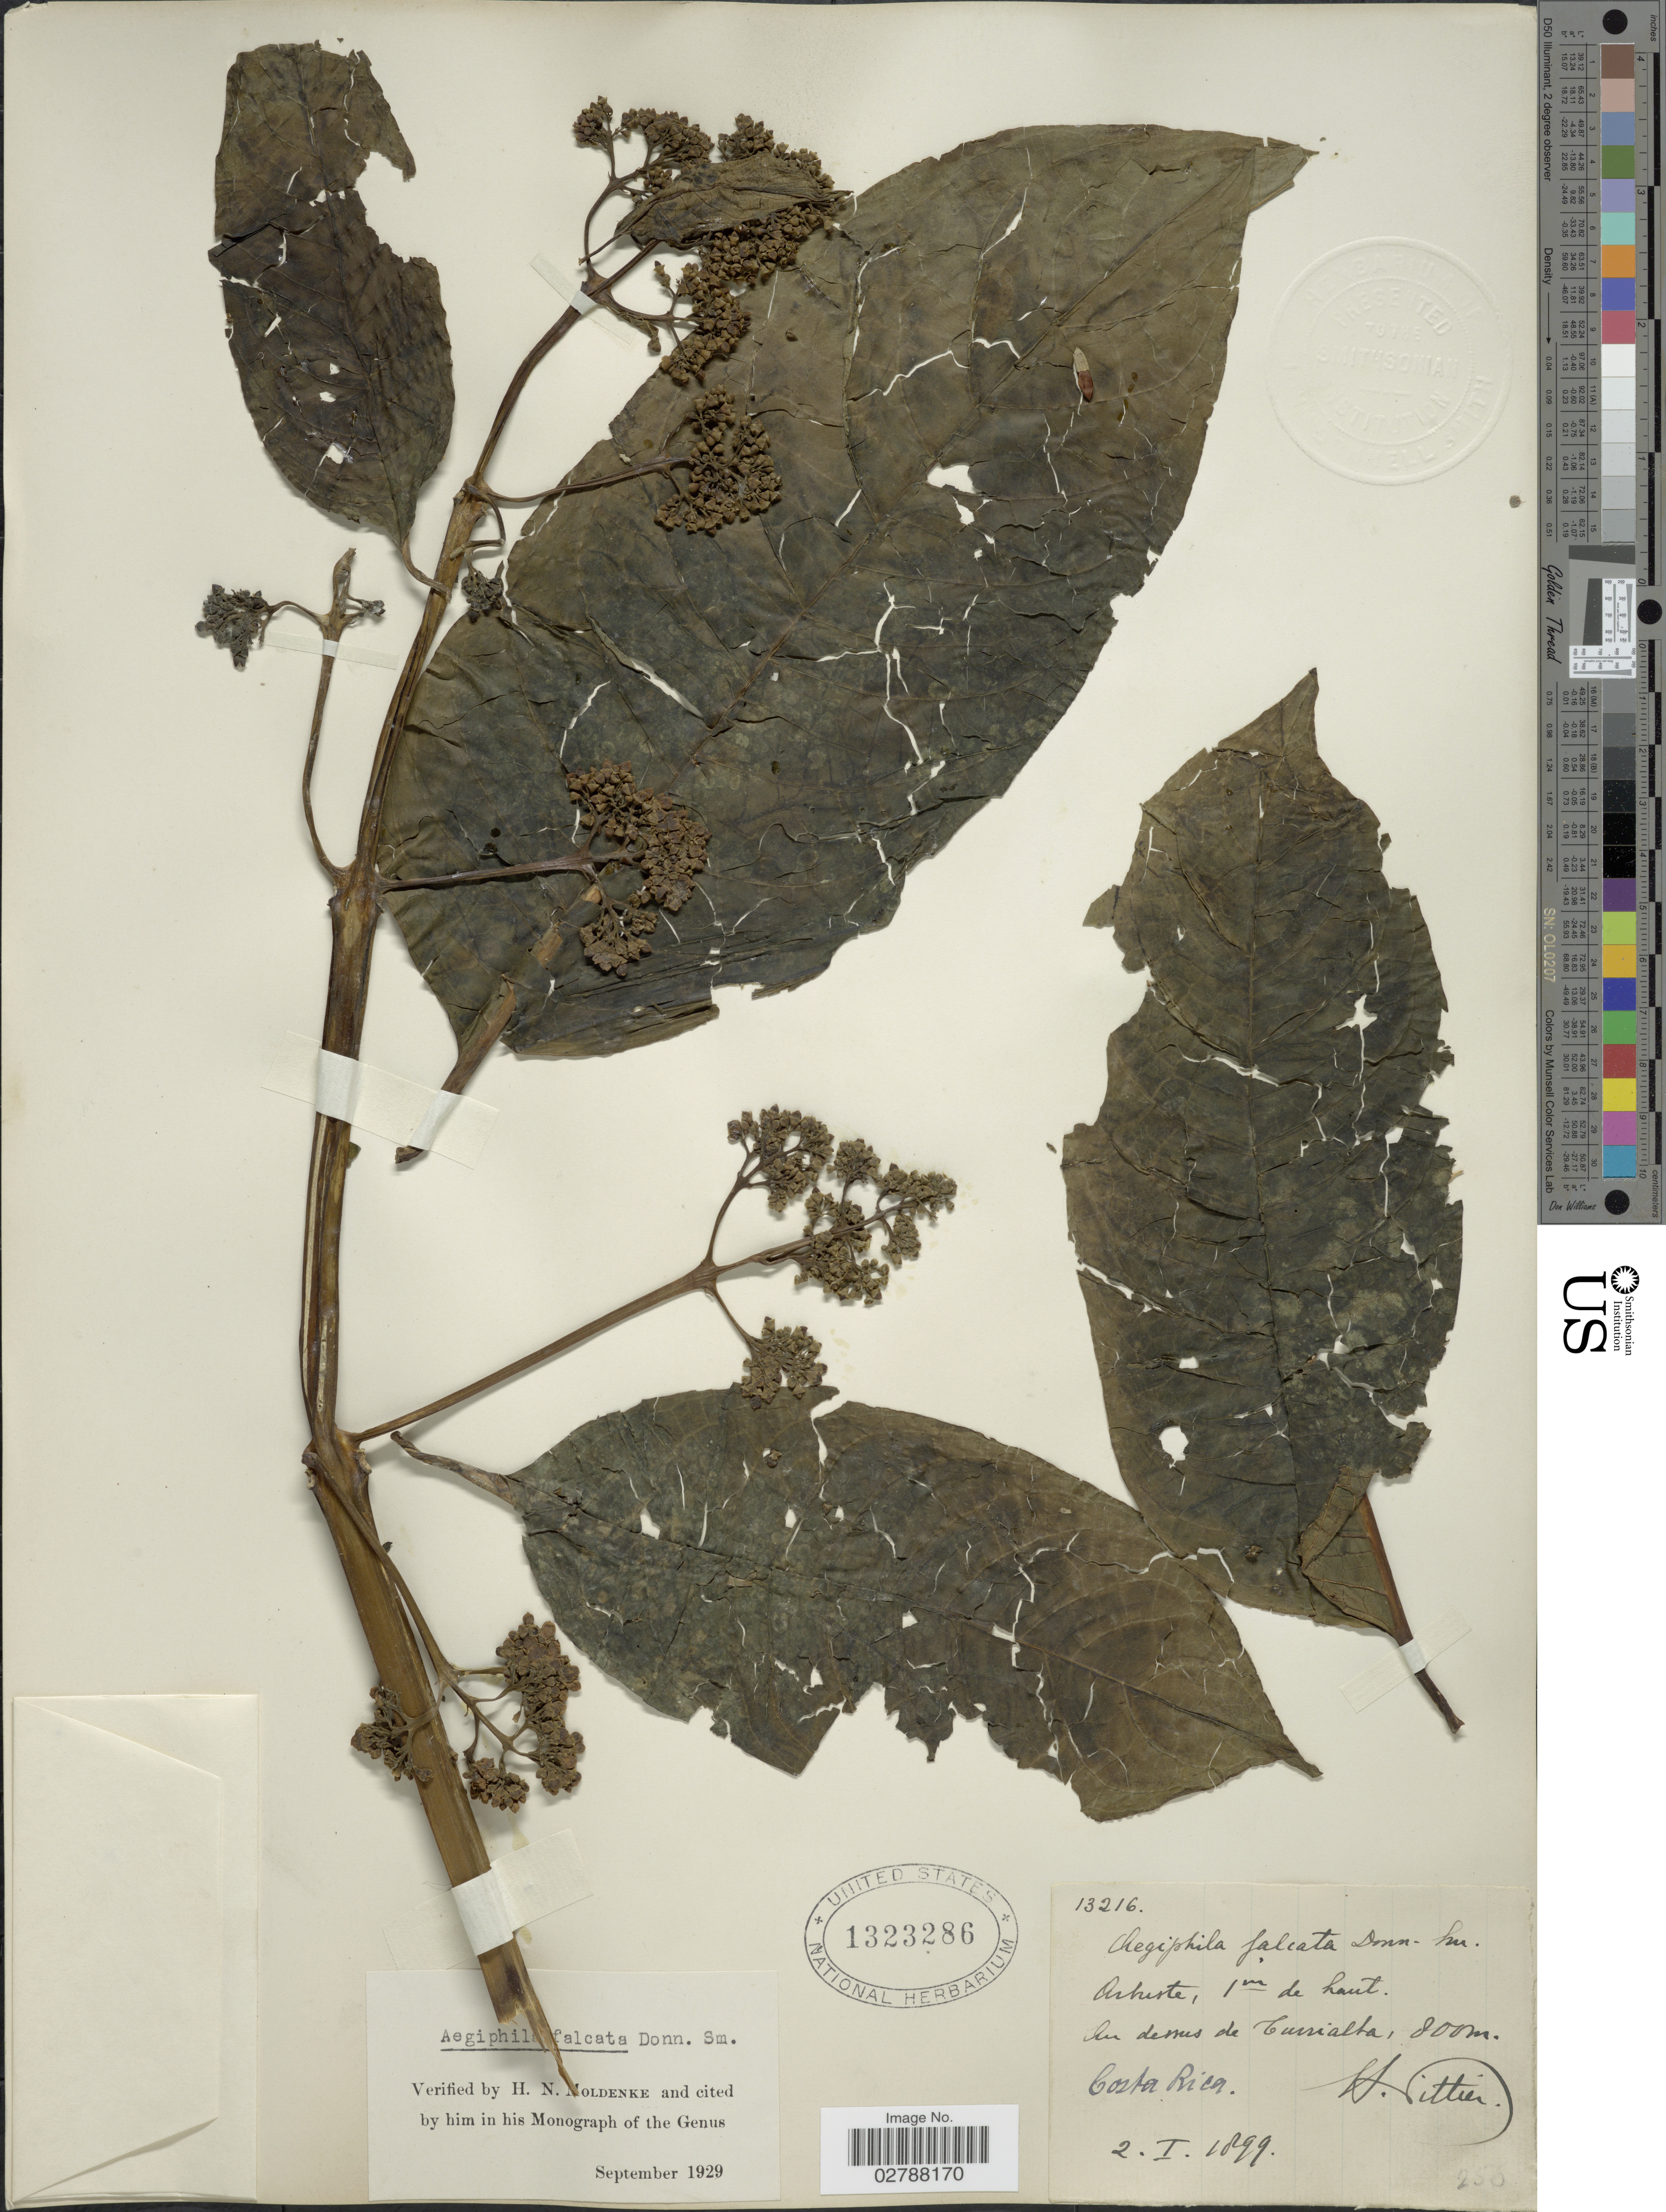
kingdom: Plantae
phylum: Tracheophyta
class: Magnoliopsida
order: Lamiales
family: Lamiaceae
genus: Aegiphila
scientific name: Aegiphila falcata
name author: Donn. Sm.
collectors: H. F. Pittier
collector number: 13216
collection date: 1899-01-02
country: Costa Rica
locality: Au dessus de Turrialba.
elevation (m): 800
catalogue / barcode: US 1323286